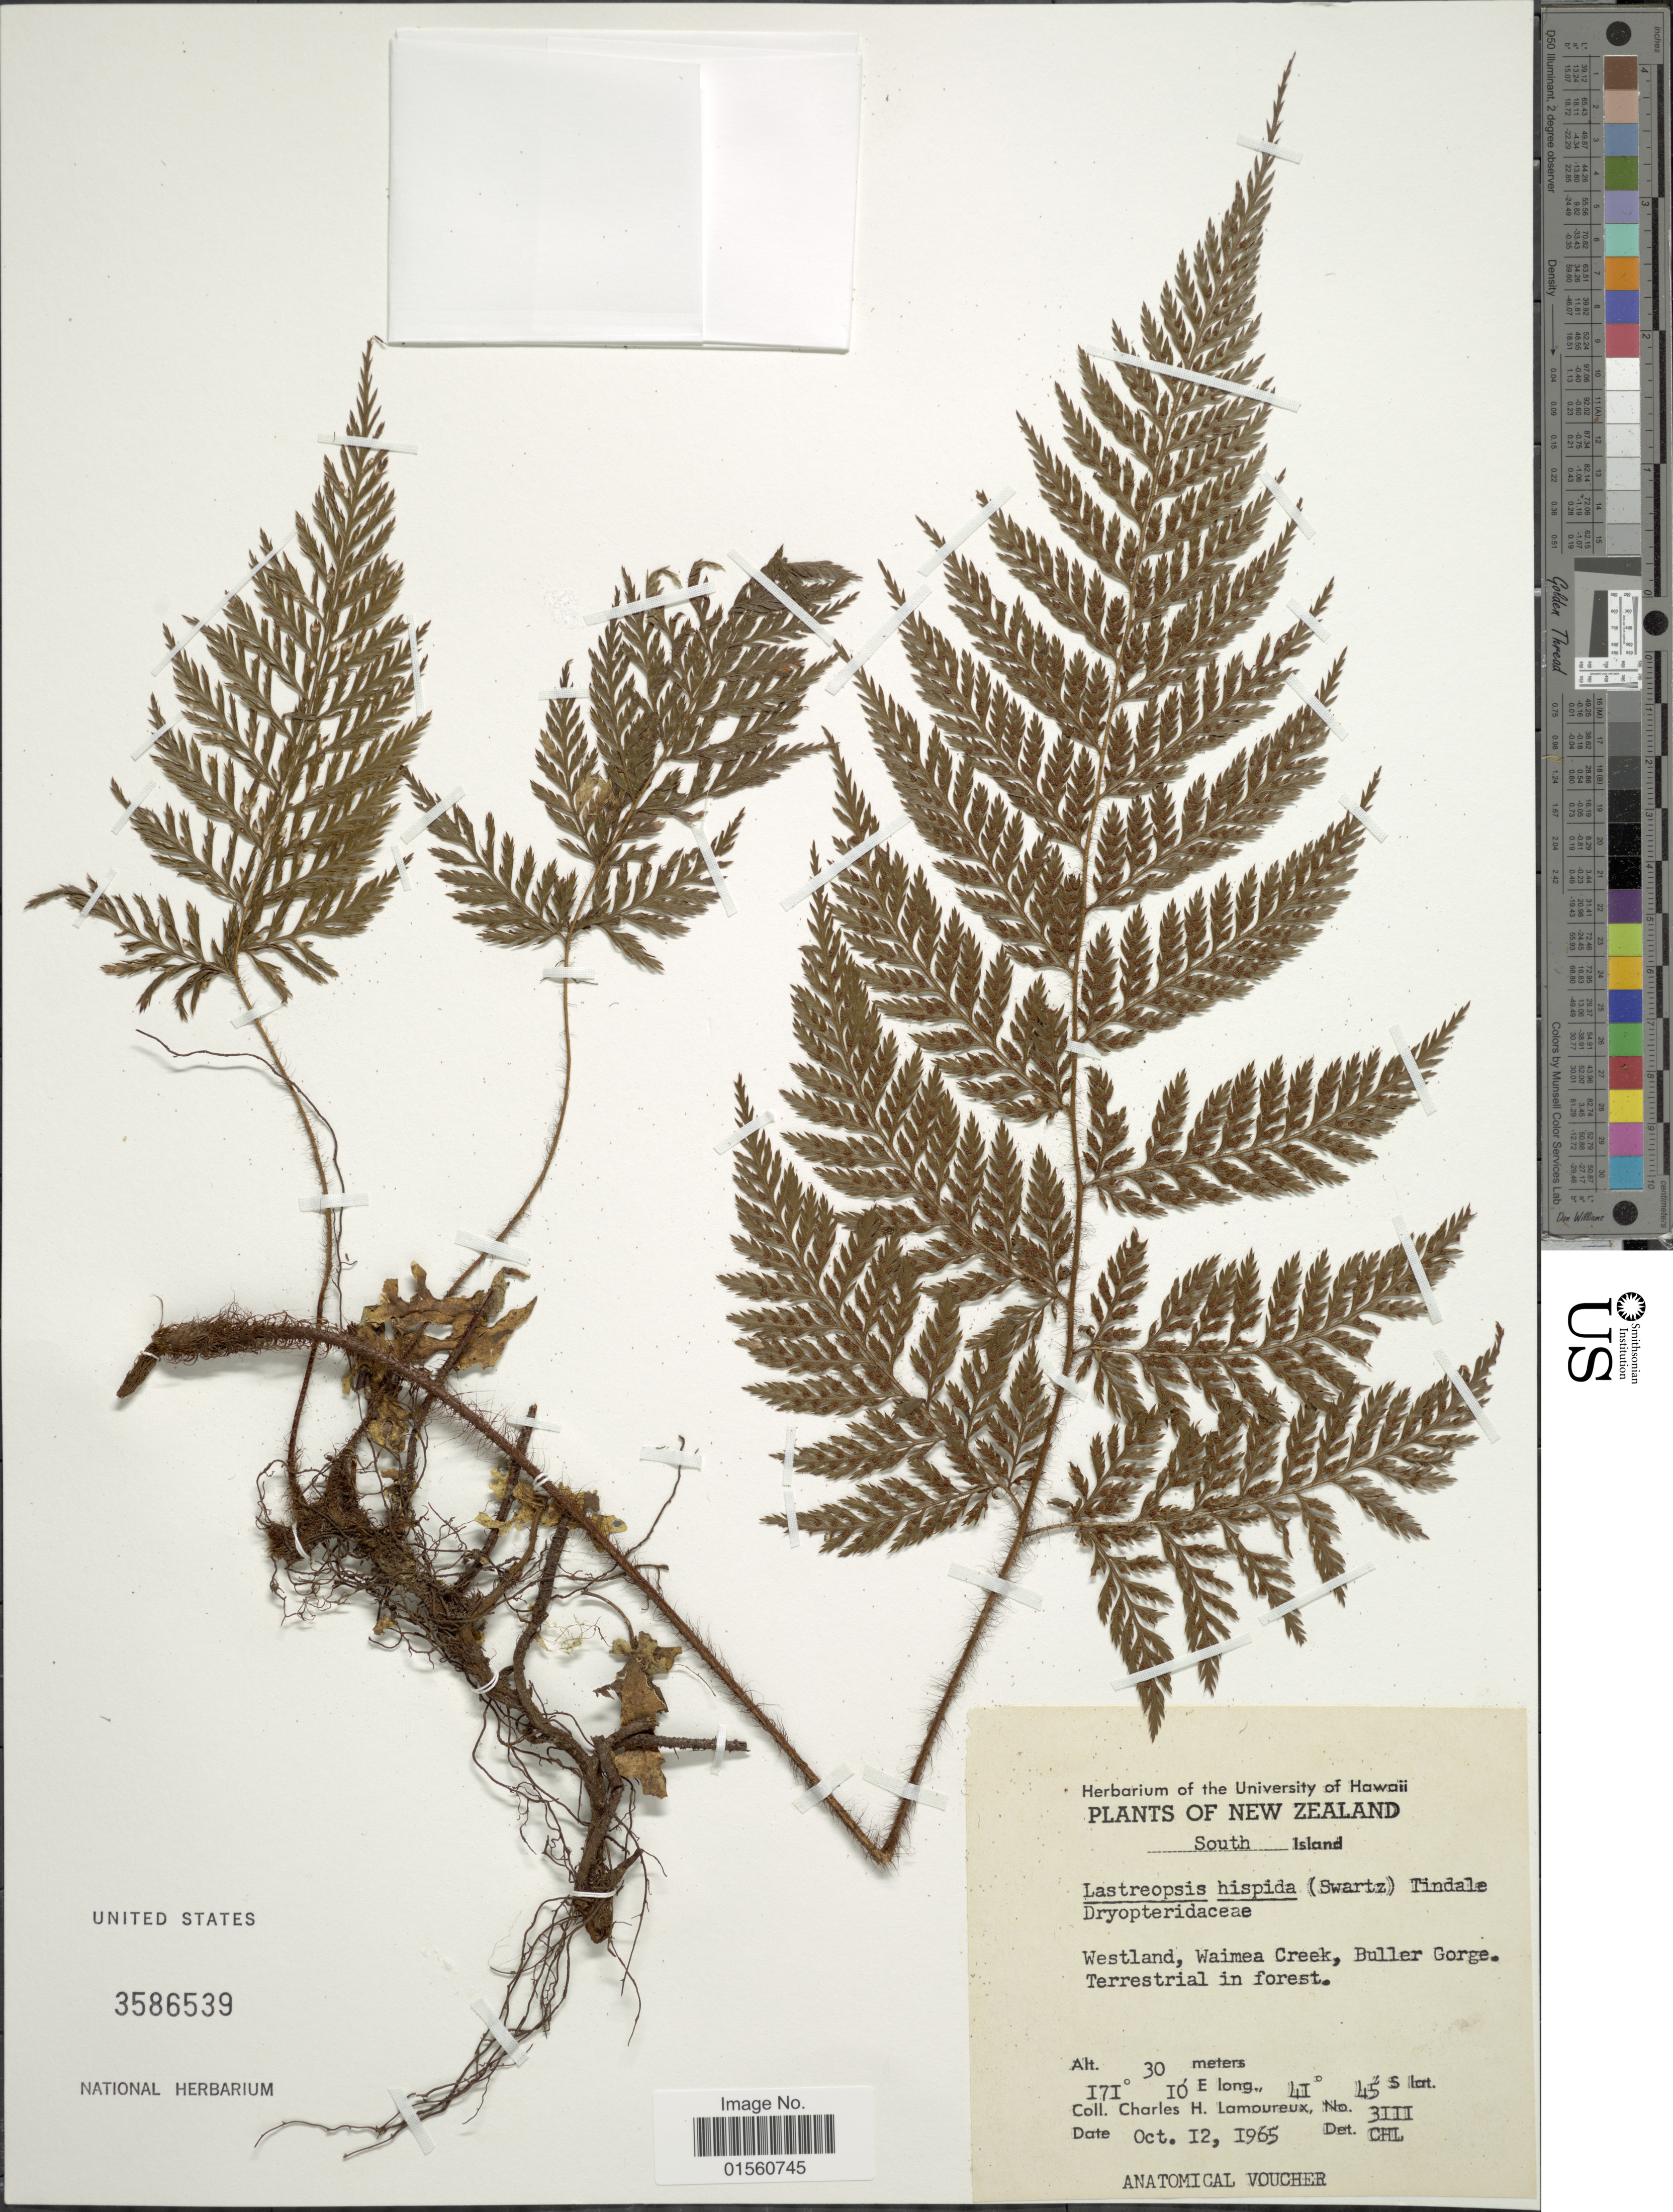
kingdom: Plantae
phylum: Tracheophyta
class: Polypodiopsida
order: Polypodiales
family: Dryopteridaceae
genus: Lastreopsis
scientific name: Lastreopsis hispida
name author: (Sw.) Tindale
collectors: C. H. Lamoureux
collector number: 3111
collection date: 1965-10-12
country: New Zealand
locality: South Island, Westland, Waimea Creek, Buller Gorge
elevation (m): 30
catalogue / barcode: US 3586539